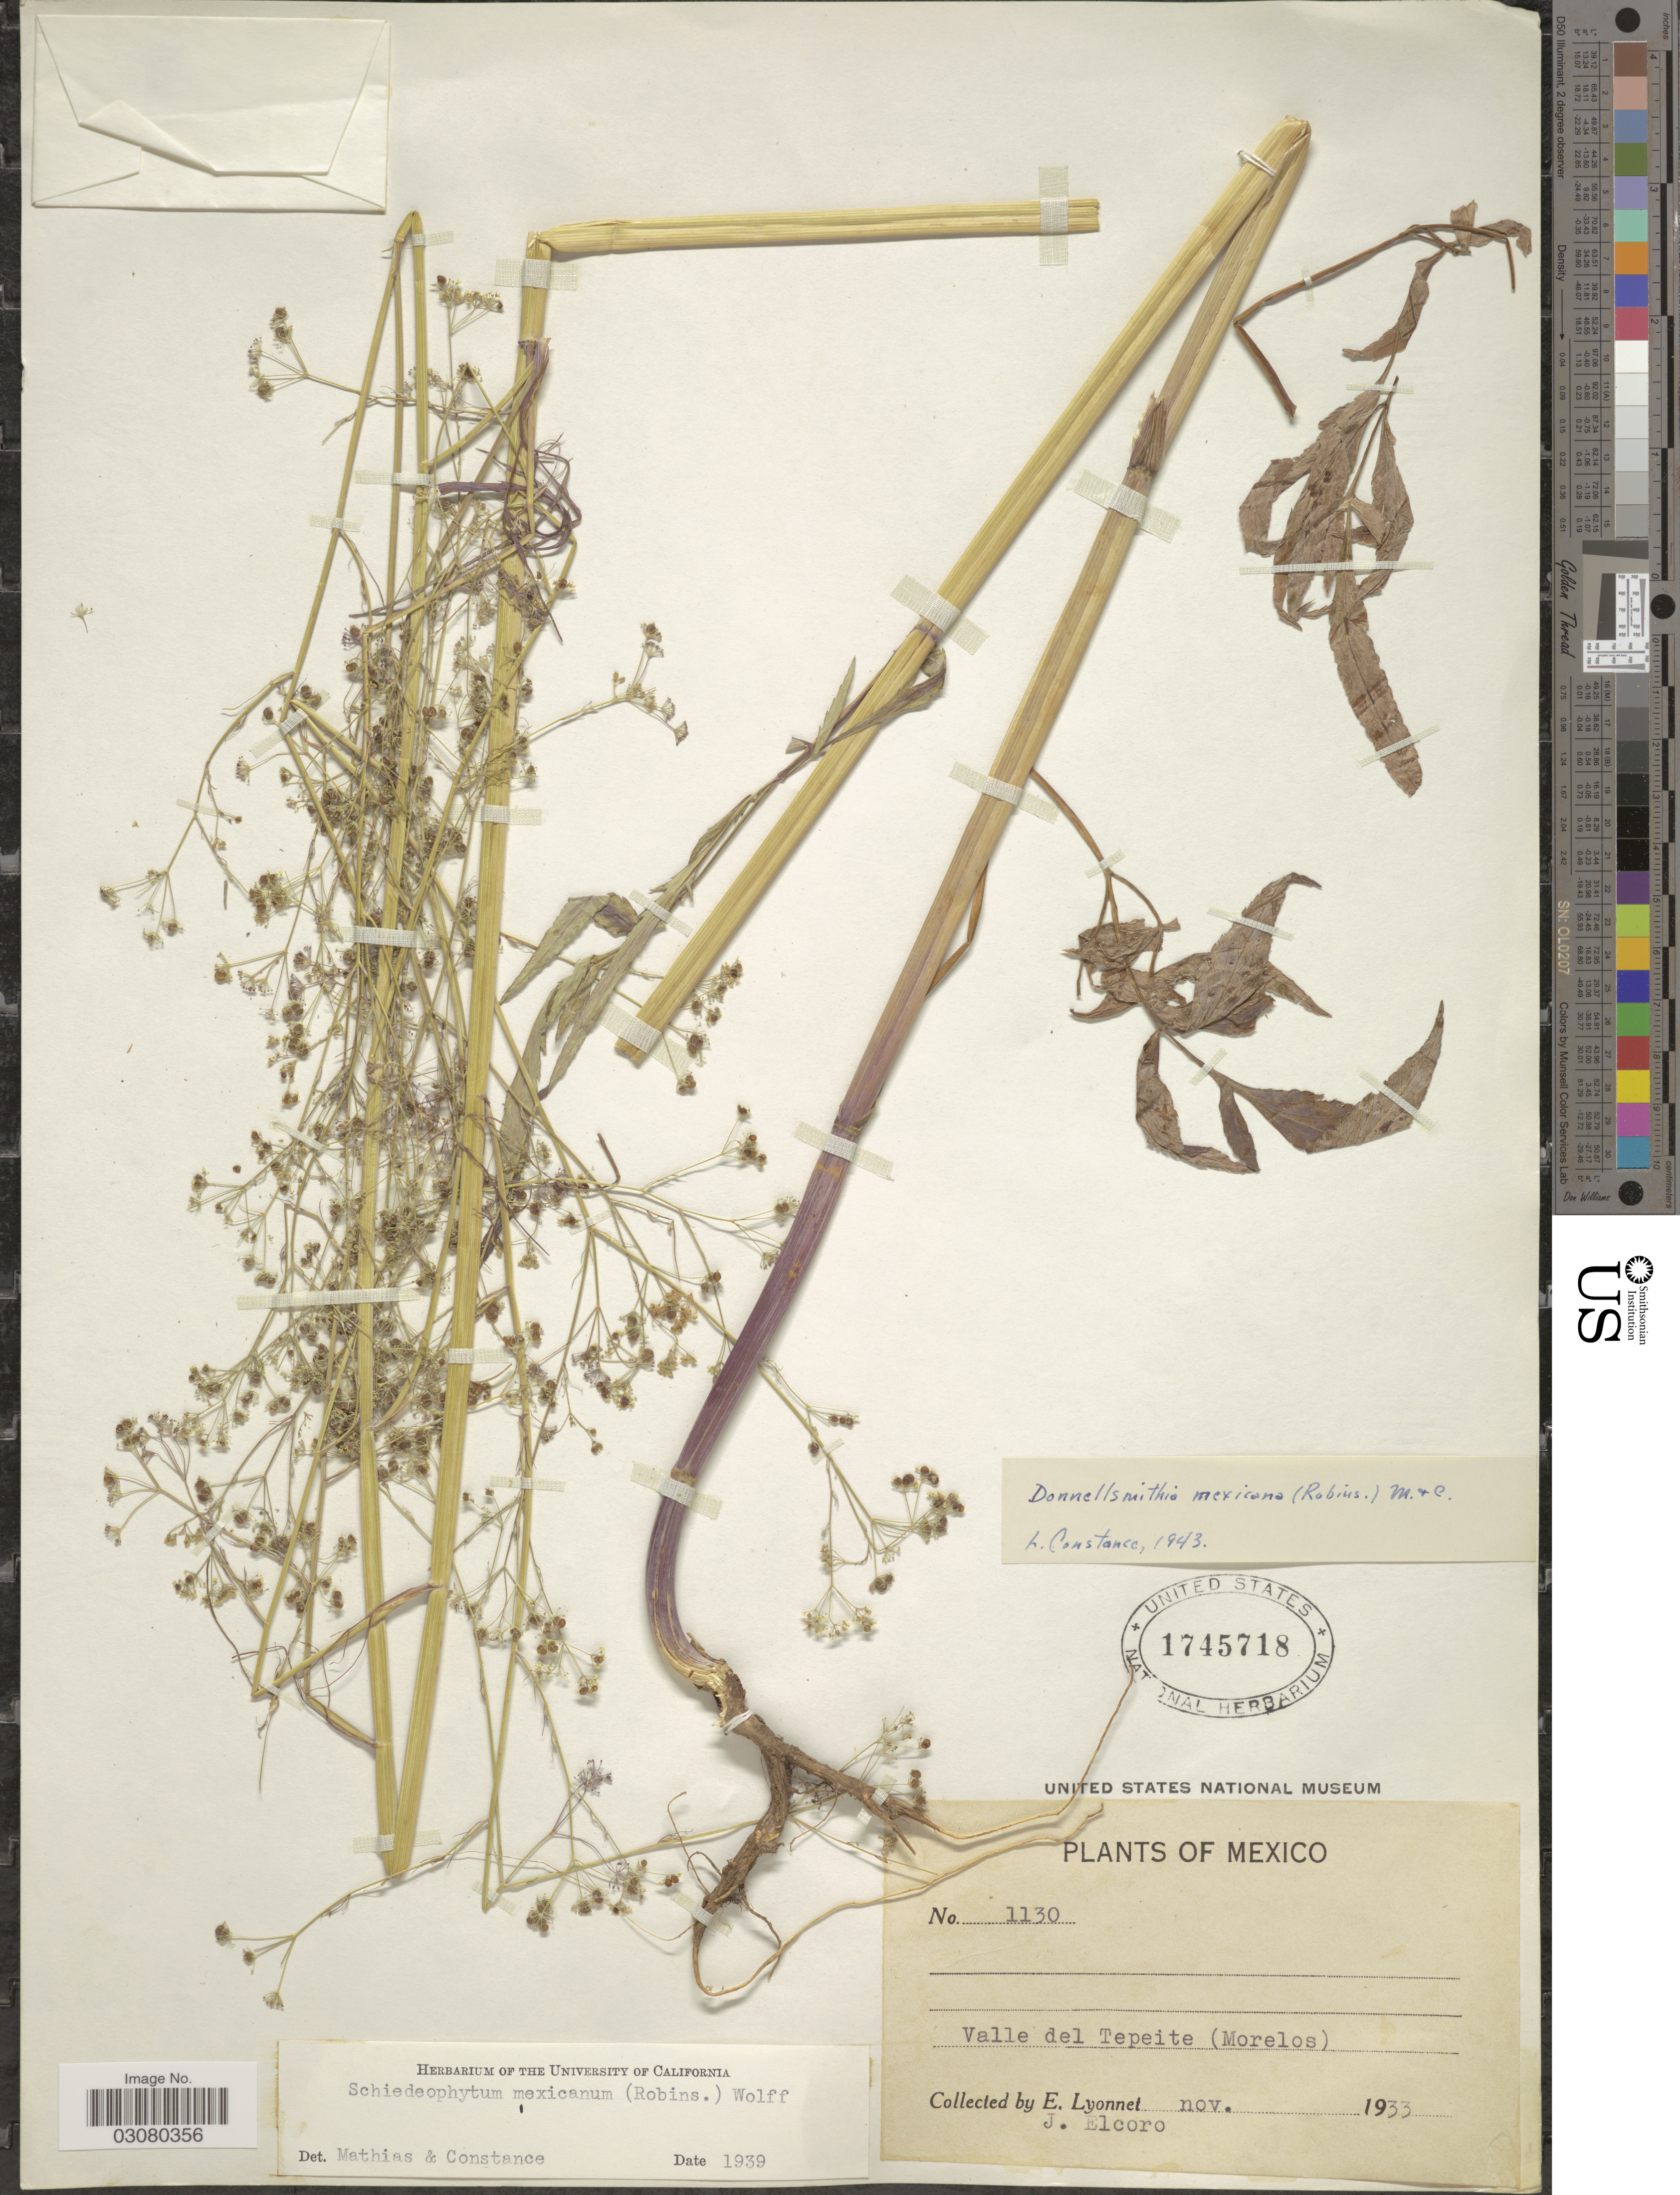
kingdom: Plantae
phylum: Tracheophyta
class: Magnoliopsida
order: Apiales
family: Apiaceae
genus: Donnellsmithia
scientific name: Donnellsmithia mexicana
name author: (B.L. Rob.) Mathias & Constance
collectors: E. Lyonnet & J. Elcoro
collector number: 1130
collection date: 1933-11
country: Mexico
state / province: Morelos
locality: Valle del Tepeite.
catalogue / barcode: US 1745718